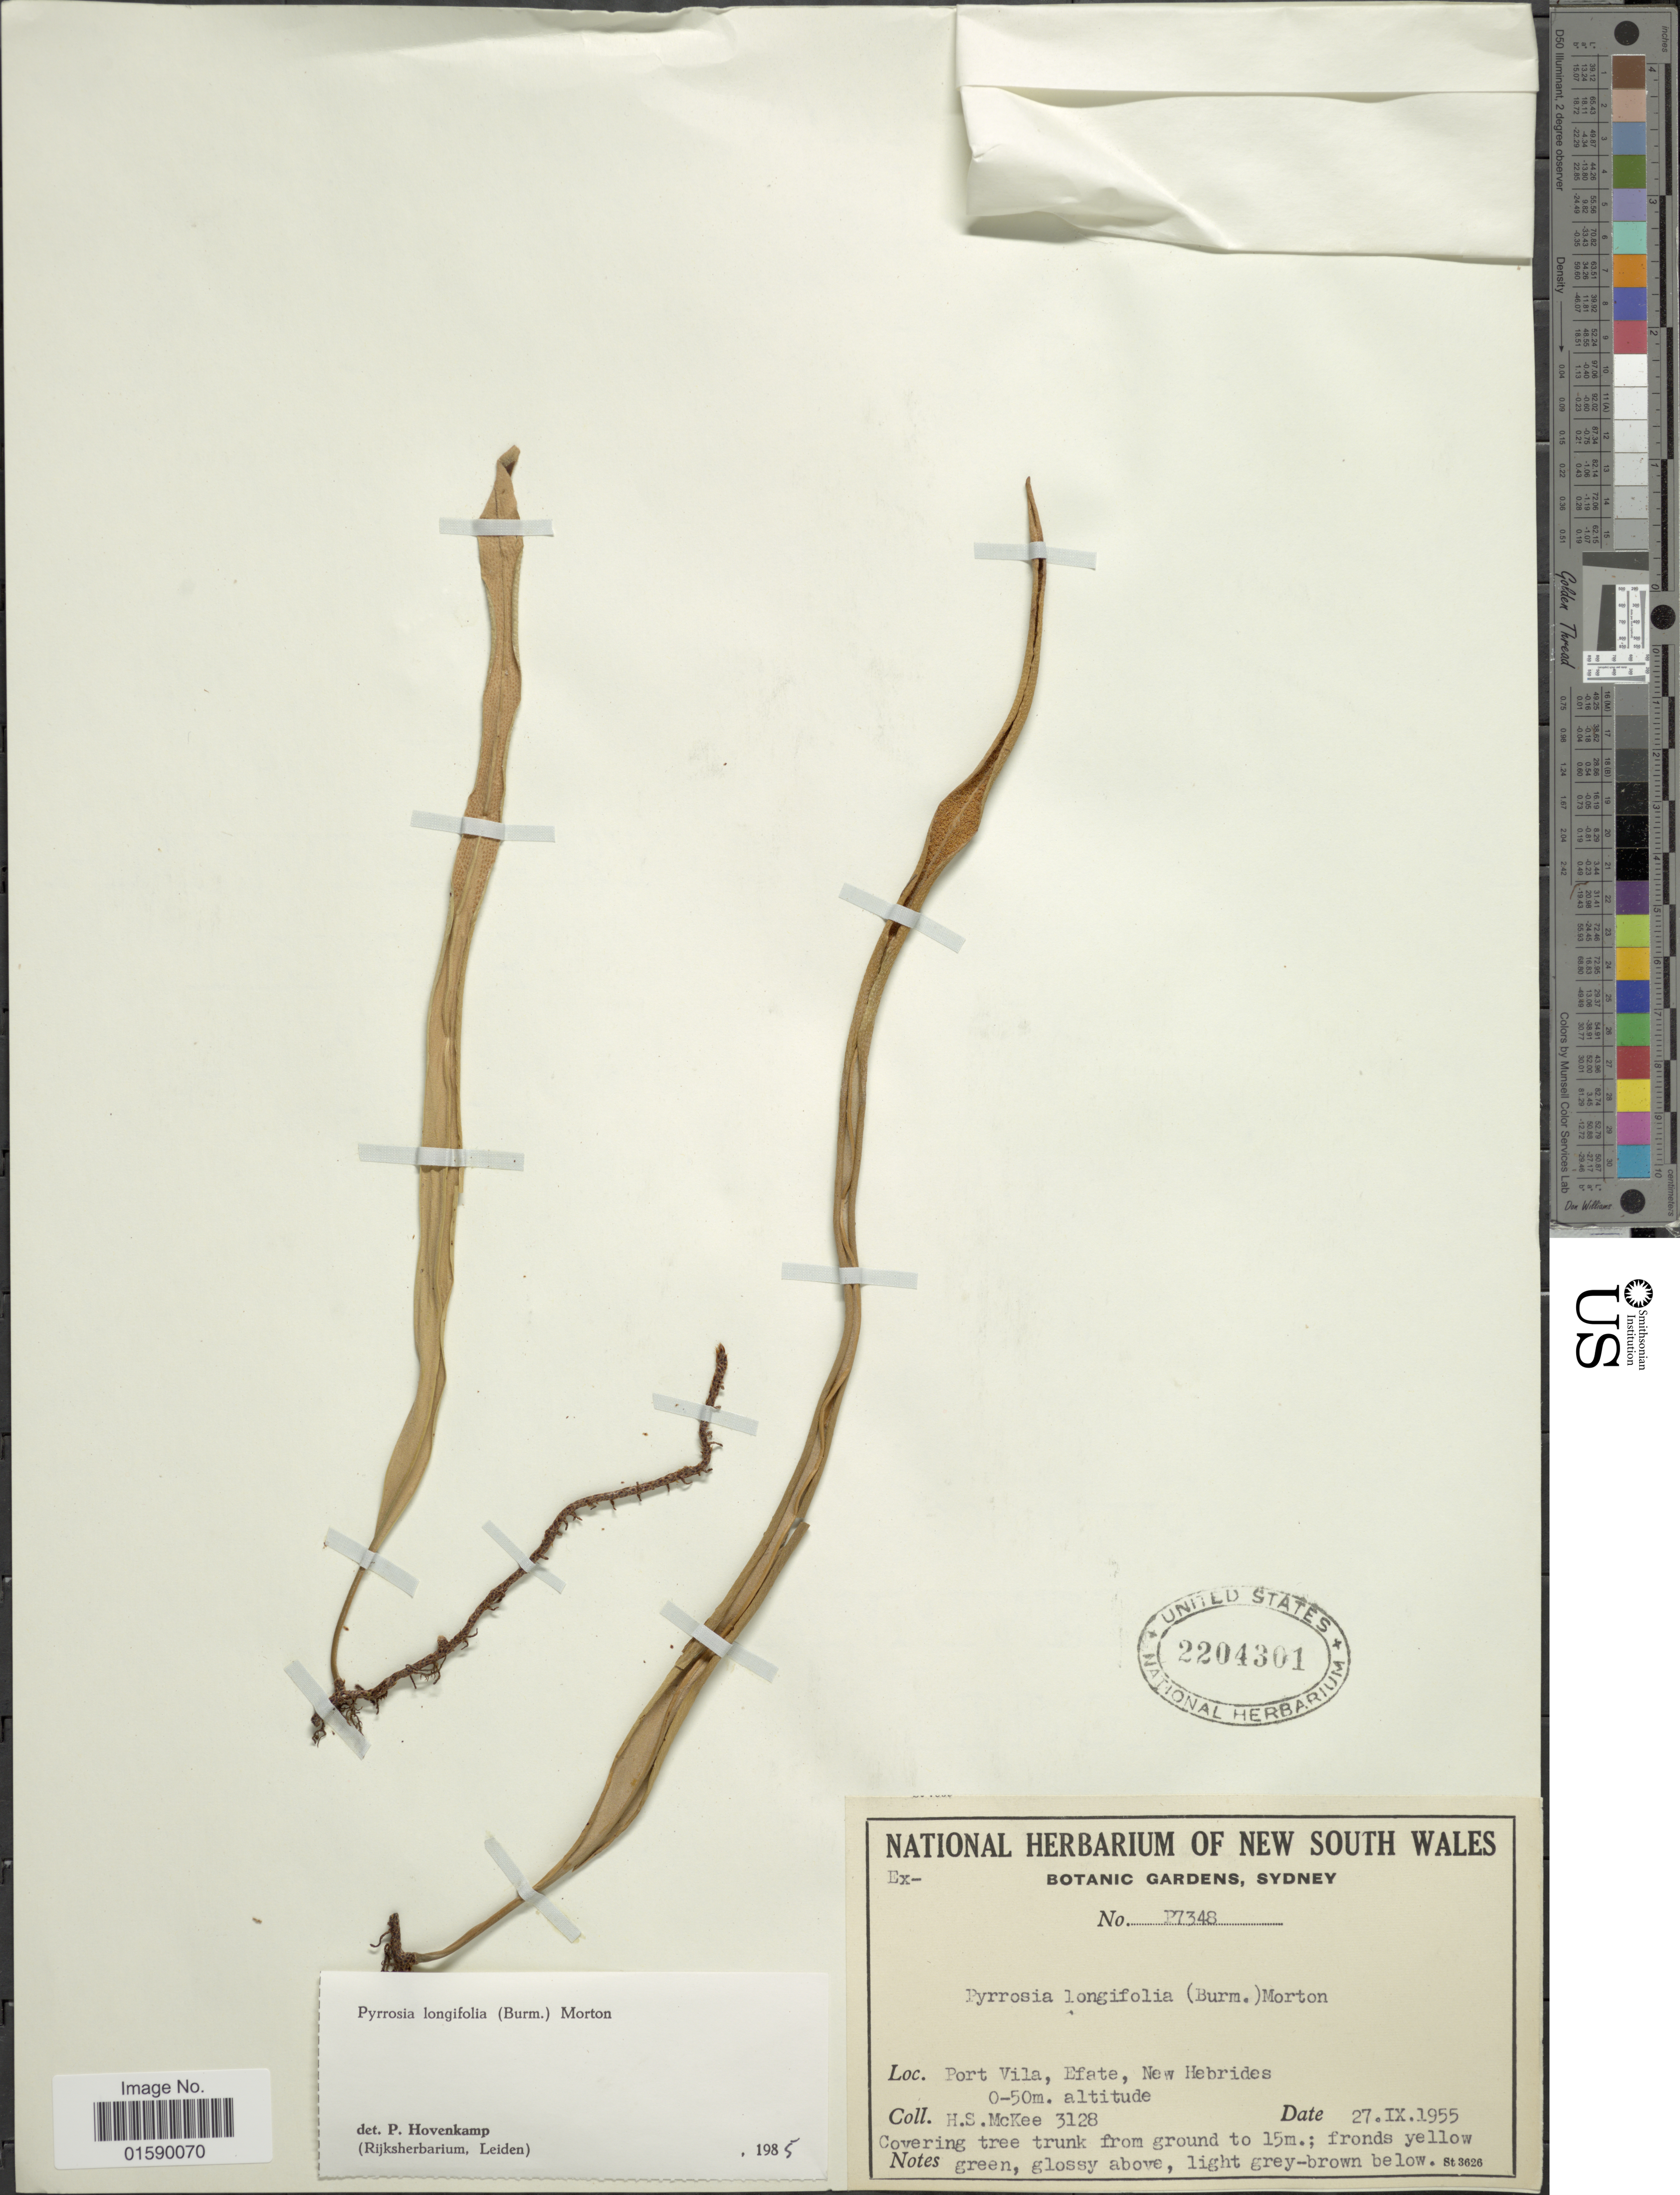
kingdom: Plantae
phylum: Tracheophyta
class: Polypodiopsida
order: Polypodiales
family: Polypodiaceae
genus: Pyrrosia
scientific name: Pyrrosia longifolia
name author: (Burm. f.) C.V. Morton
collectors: H. S. McKee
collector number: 3128/P7348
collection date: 1955-09-27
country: Vanuatu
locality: Port Vila, Efate, New Hebrides.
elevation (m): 0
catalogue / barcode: US 2204301